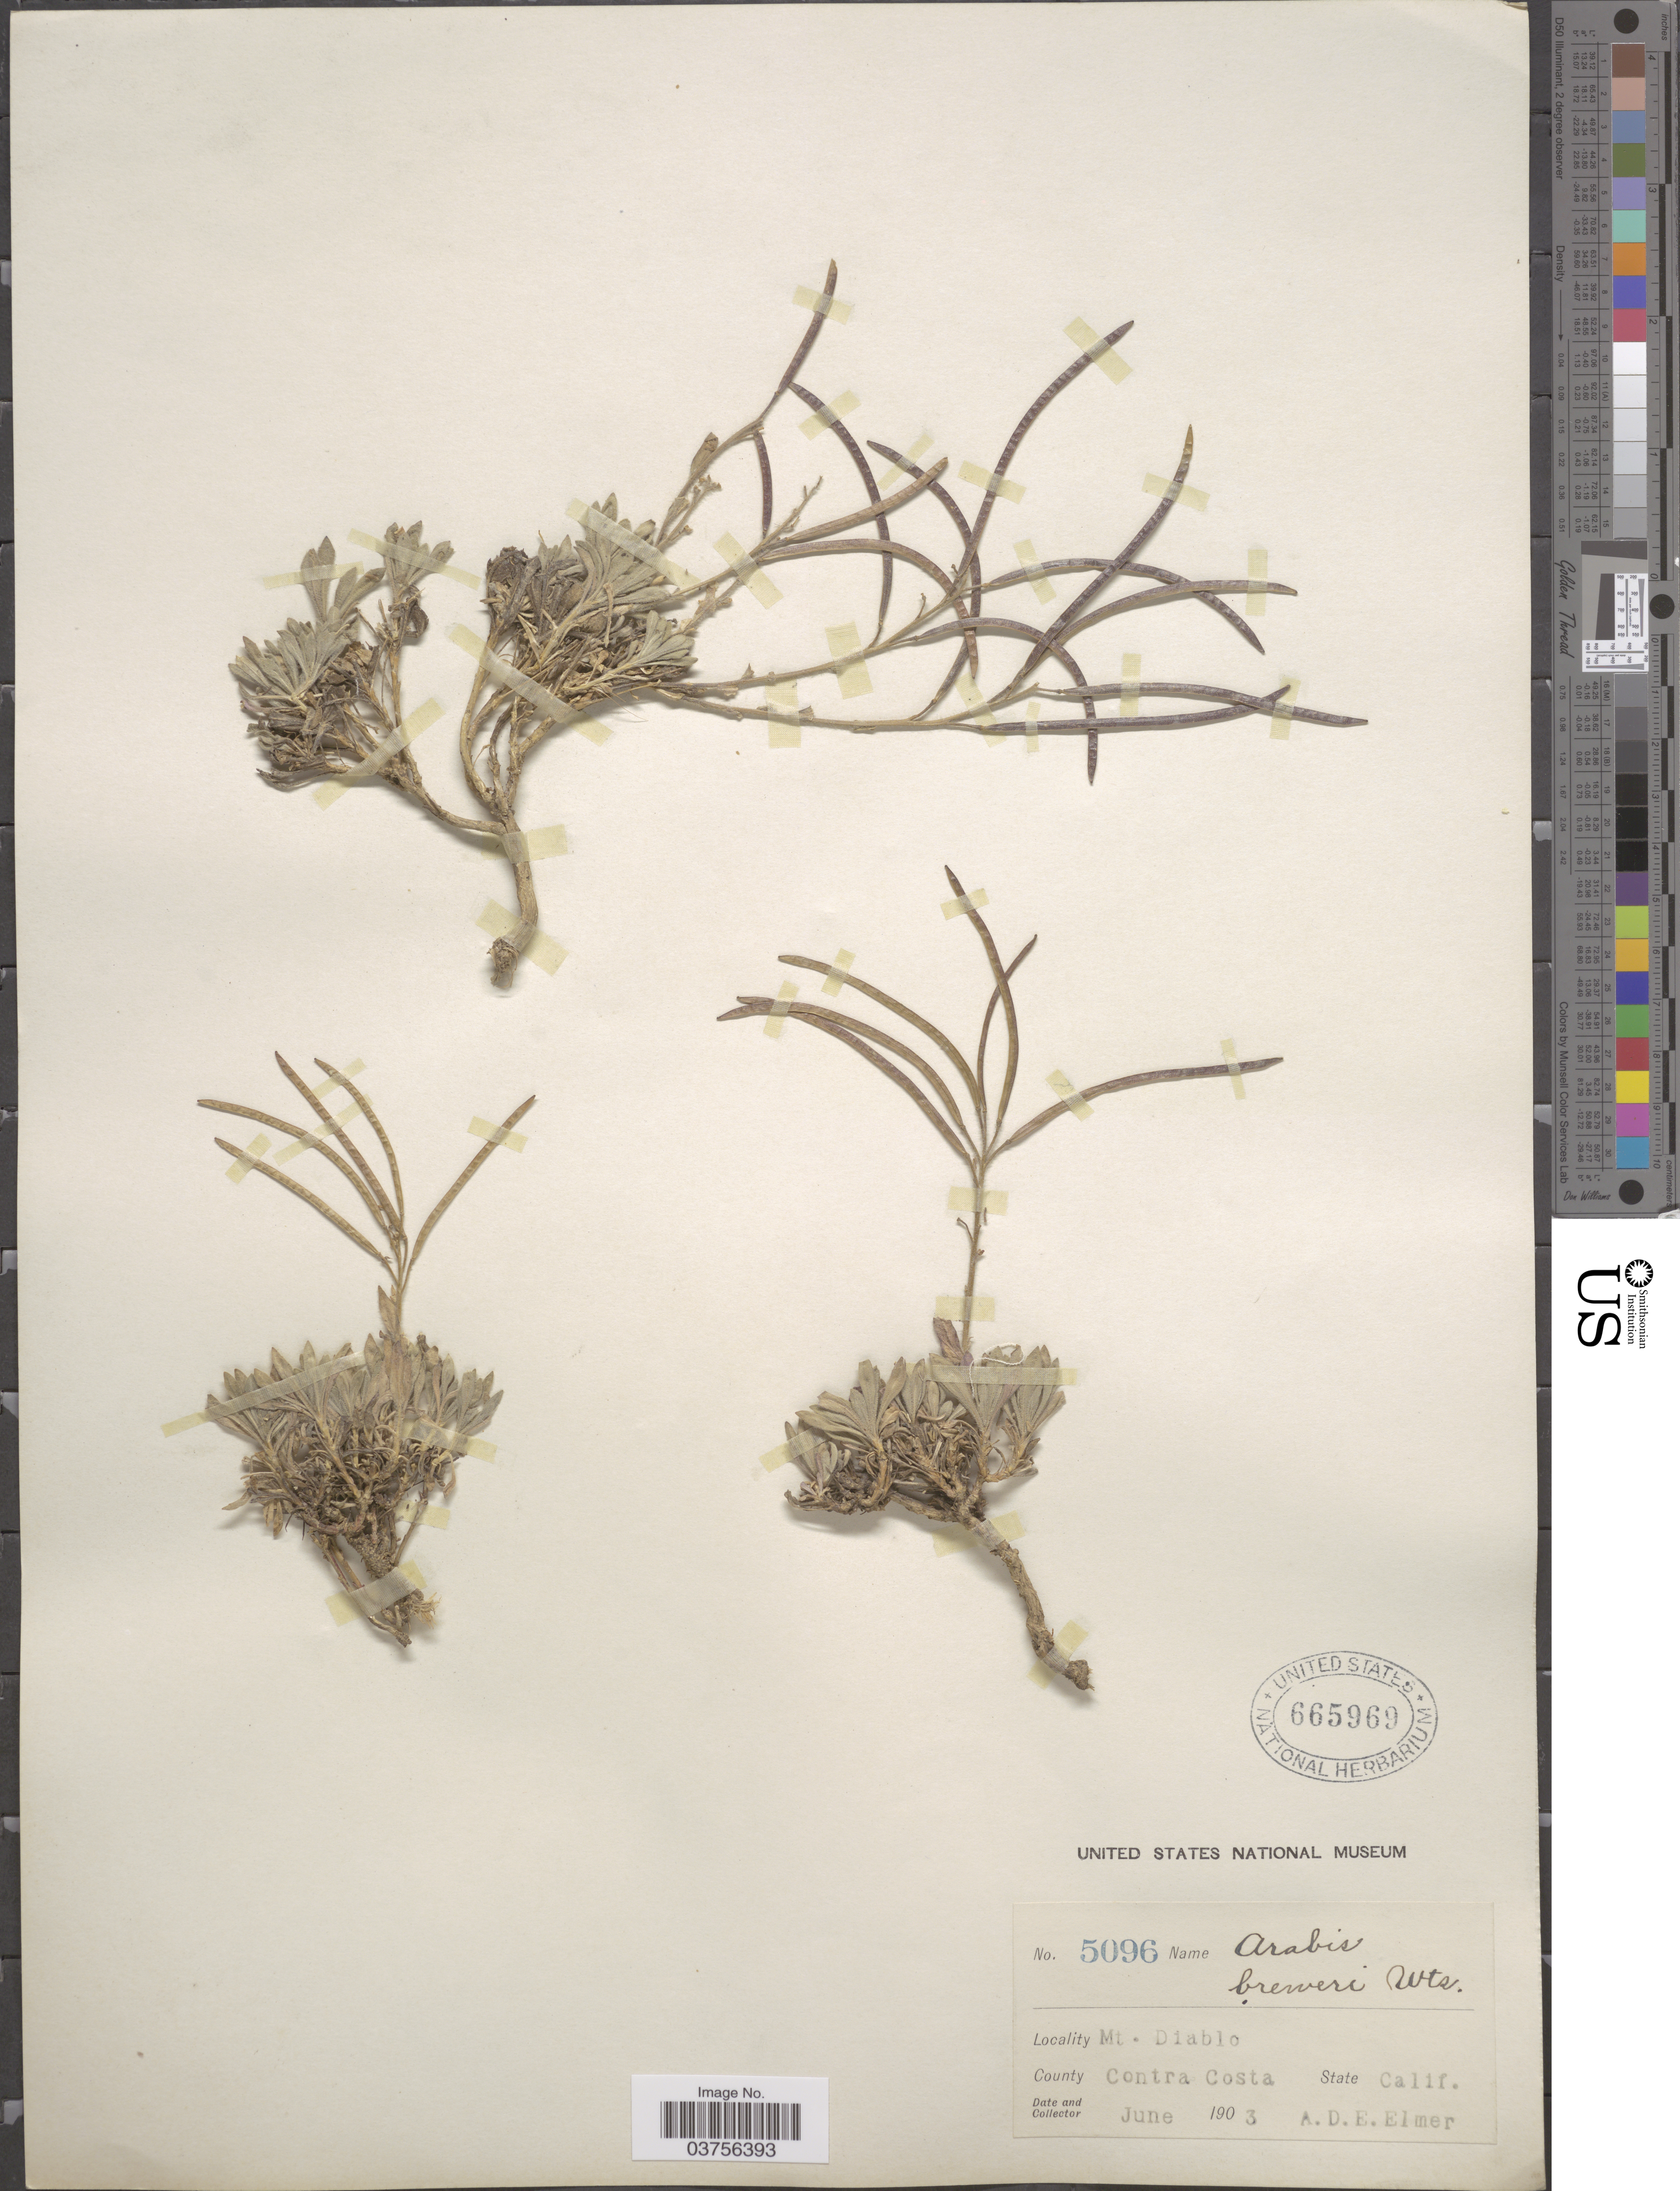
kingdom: Plantae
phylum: Tracheophyta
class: Magnoliopsida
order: Brassicales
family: Brassicaceae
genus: Arabis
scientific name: Arabis breweri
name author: S. Watson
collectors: A. D. E. Elmer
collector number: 5096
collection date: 1903-06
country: United States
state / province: California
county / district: Contra Costa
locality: Mt. Diablo. County Contra Costa.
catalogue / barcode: US 665969